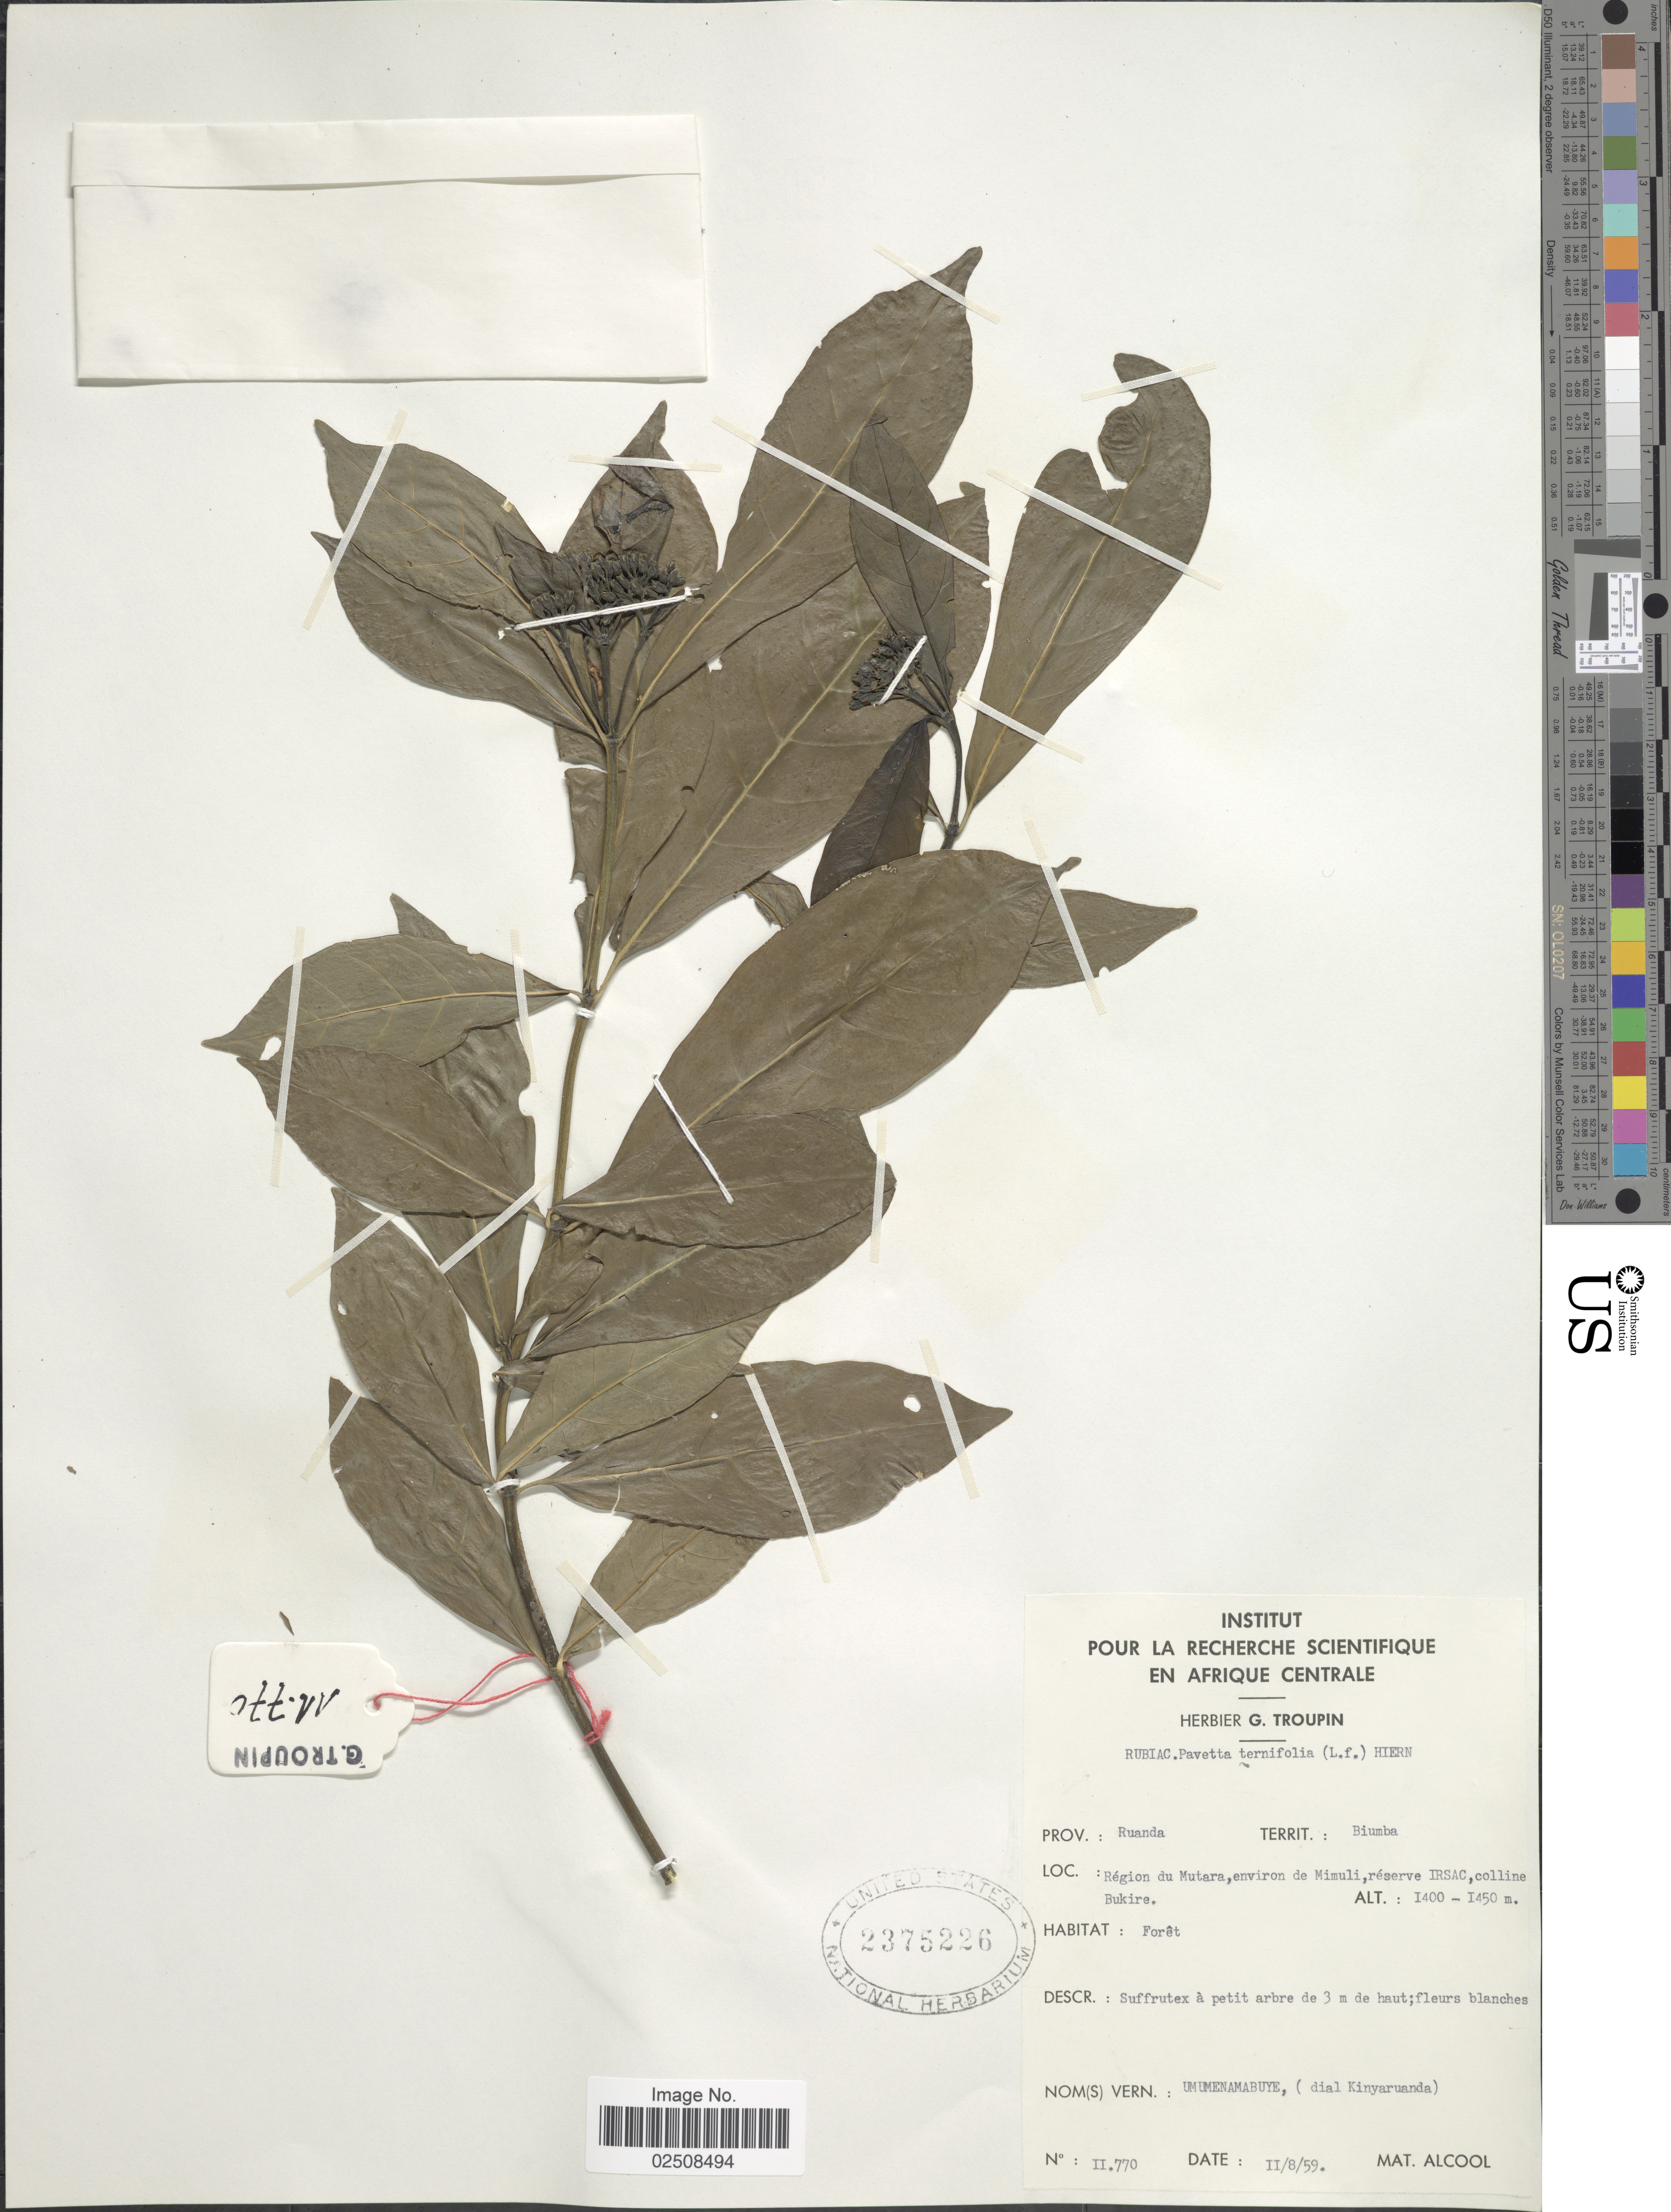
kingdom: Plantae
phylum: Tracheophyta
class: Magnoliopsida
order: Gentianales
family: Rubiaceae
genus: Pavetta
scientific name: Pavetta ternifolia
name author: Hook. f. ex Oliv.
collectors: ex herb. G. Troupin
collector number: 11770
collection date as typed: Transcribed d/m/y: 8/2/59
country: Rwanda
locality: Ruanda, Biumba. Region du Mutara, environ de Mimuli, reserve IRSAC, colline Bukire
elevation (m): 1400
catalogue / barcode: US 2375226